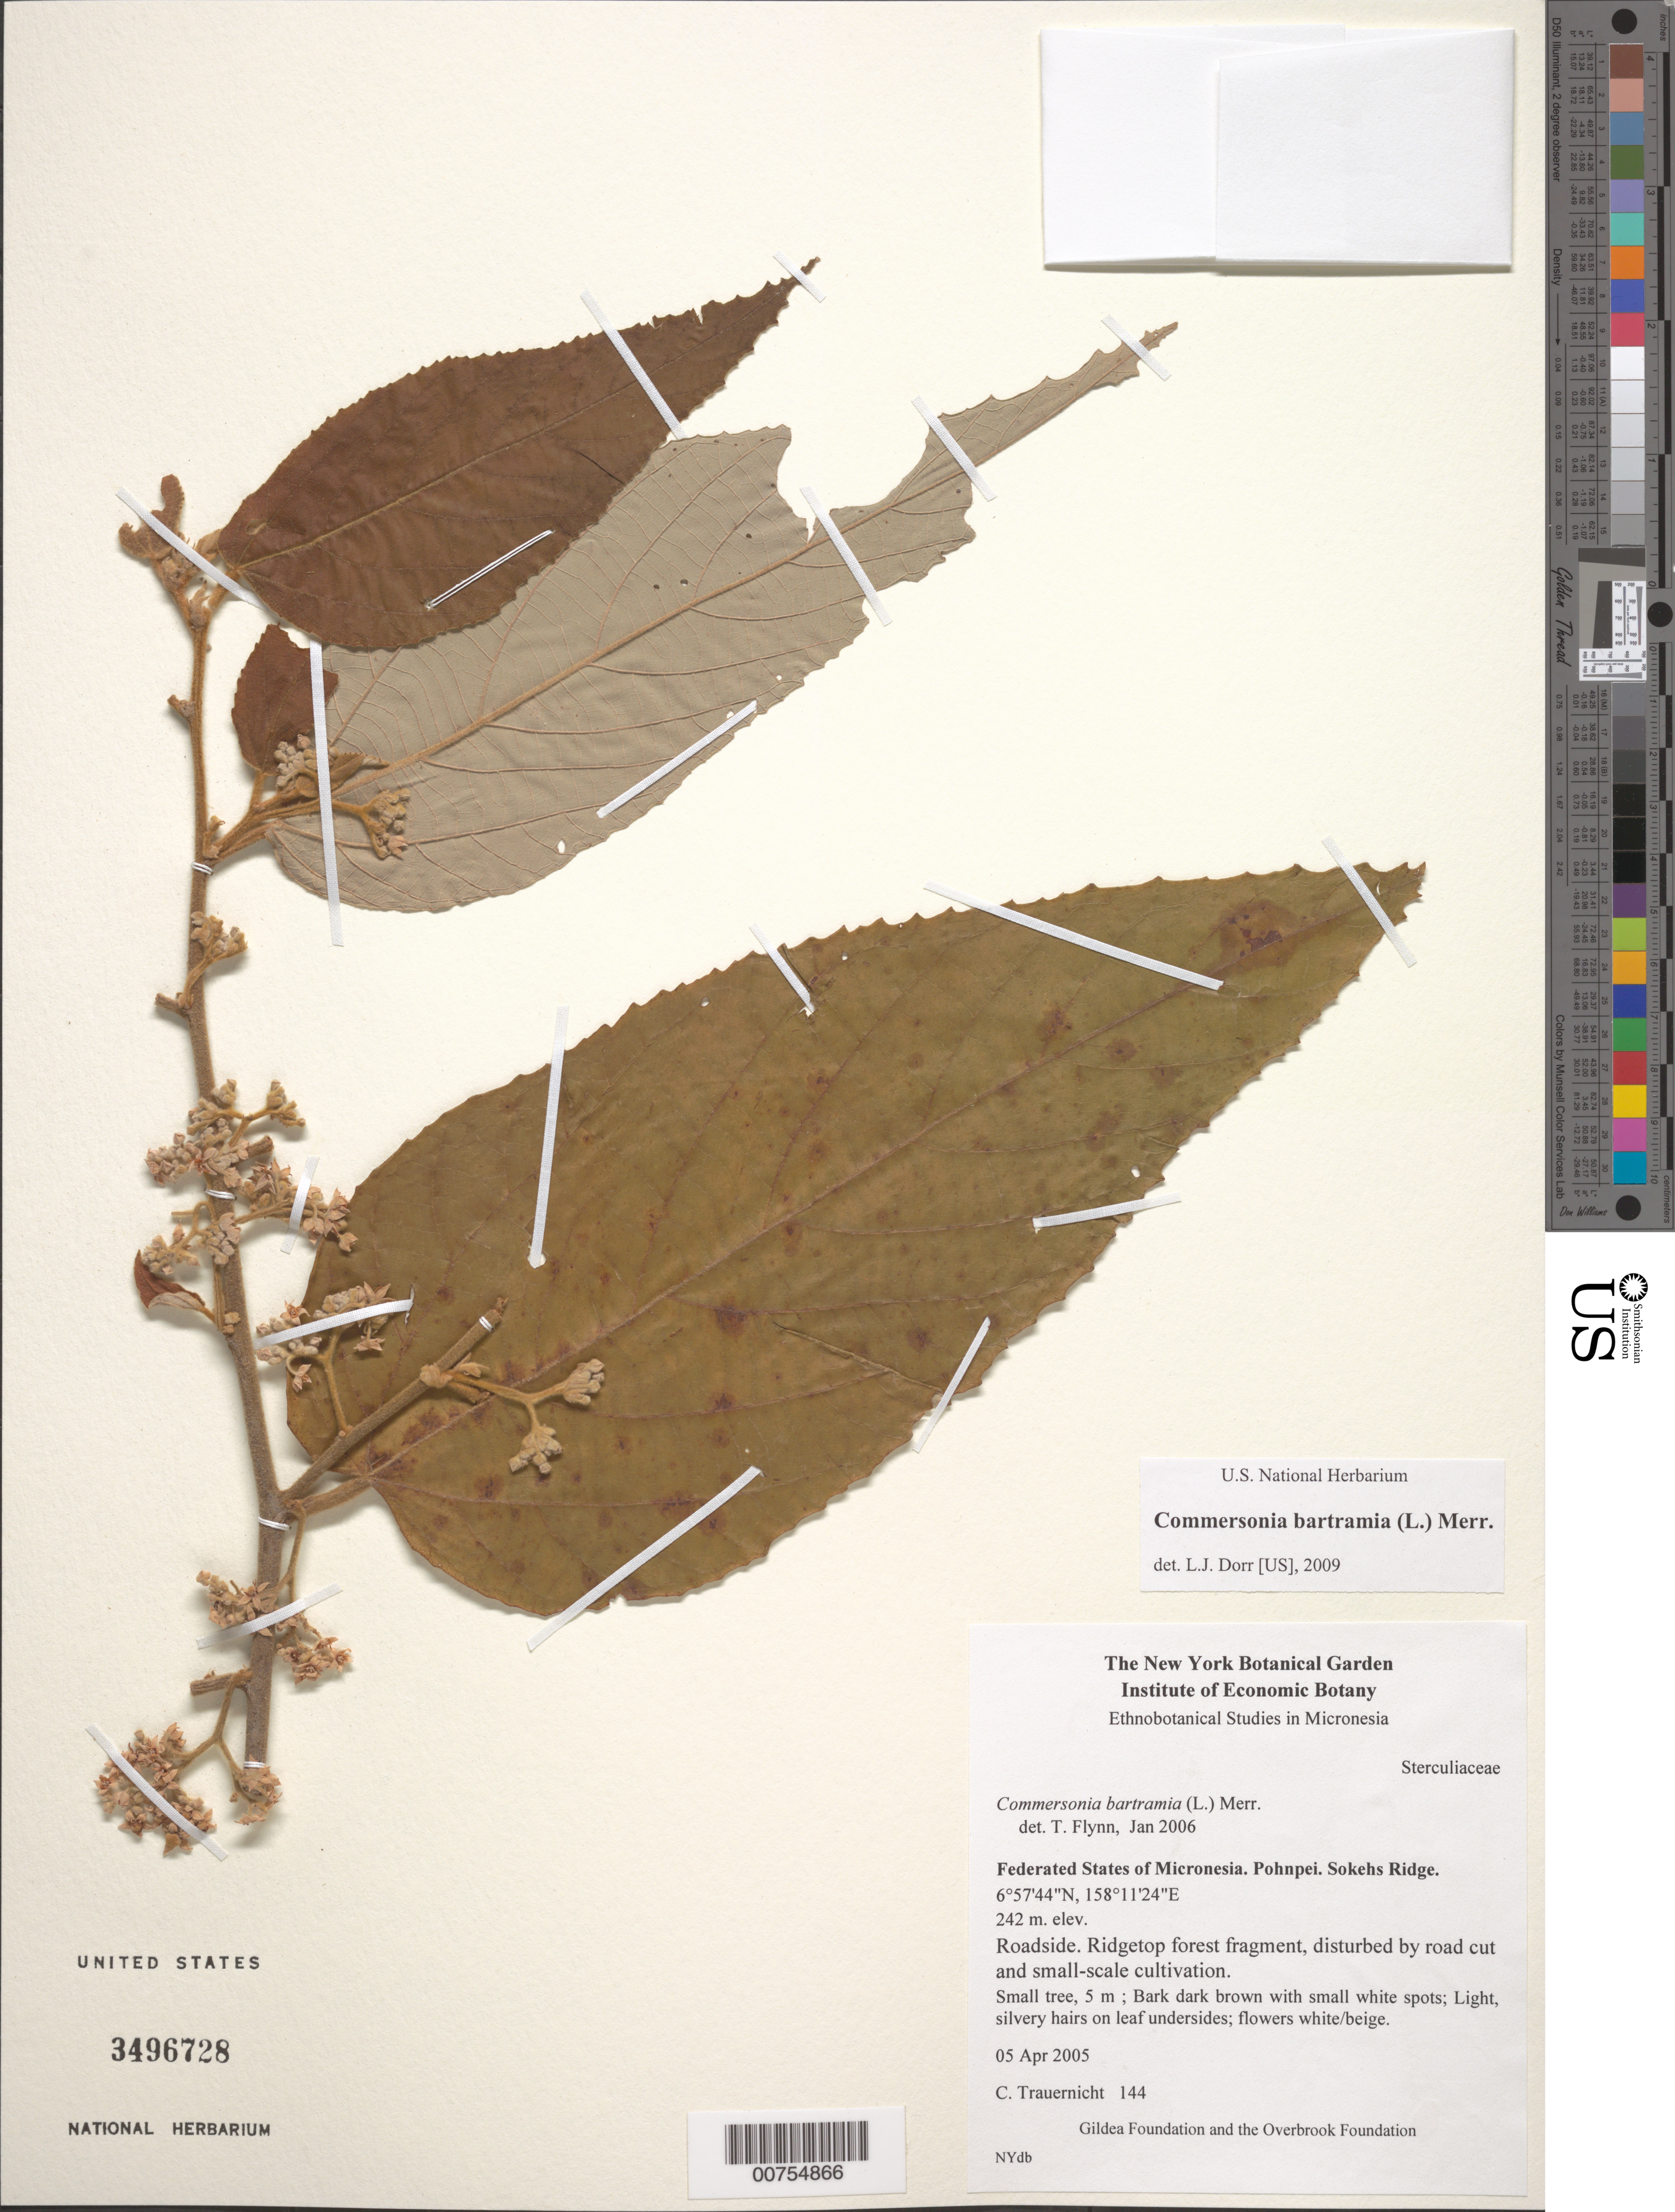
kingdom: Plantae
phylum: Tracheophyta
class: Magnoliopsida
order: Malvales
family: Malvaceae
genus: Commersonia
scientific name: Commersonia bartramia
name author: (L.) Merr.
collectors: C. Trauernicht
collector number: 144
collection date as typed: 05 Apr 2005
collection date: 2005-04-05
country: Micronesia, Federated States of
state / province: Pohnpei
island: Pohnpei [Ponape]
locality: Pohnpei. Sokehs Ridge.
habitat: Ridgetop forest fragment, disturbed by road cut and small-scale cultivation.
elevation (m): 242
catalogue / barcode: US 3496728